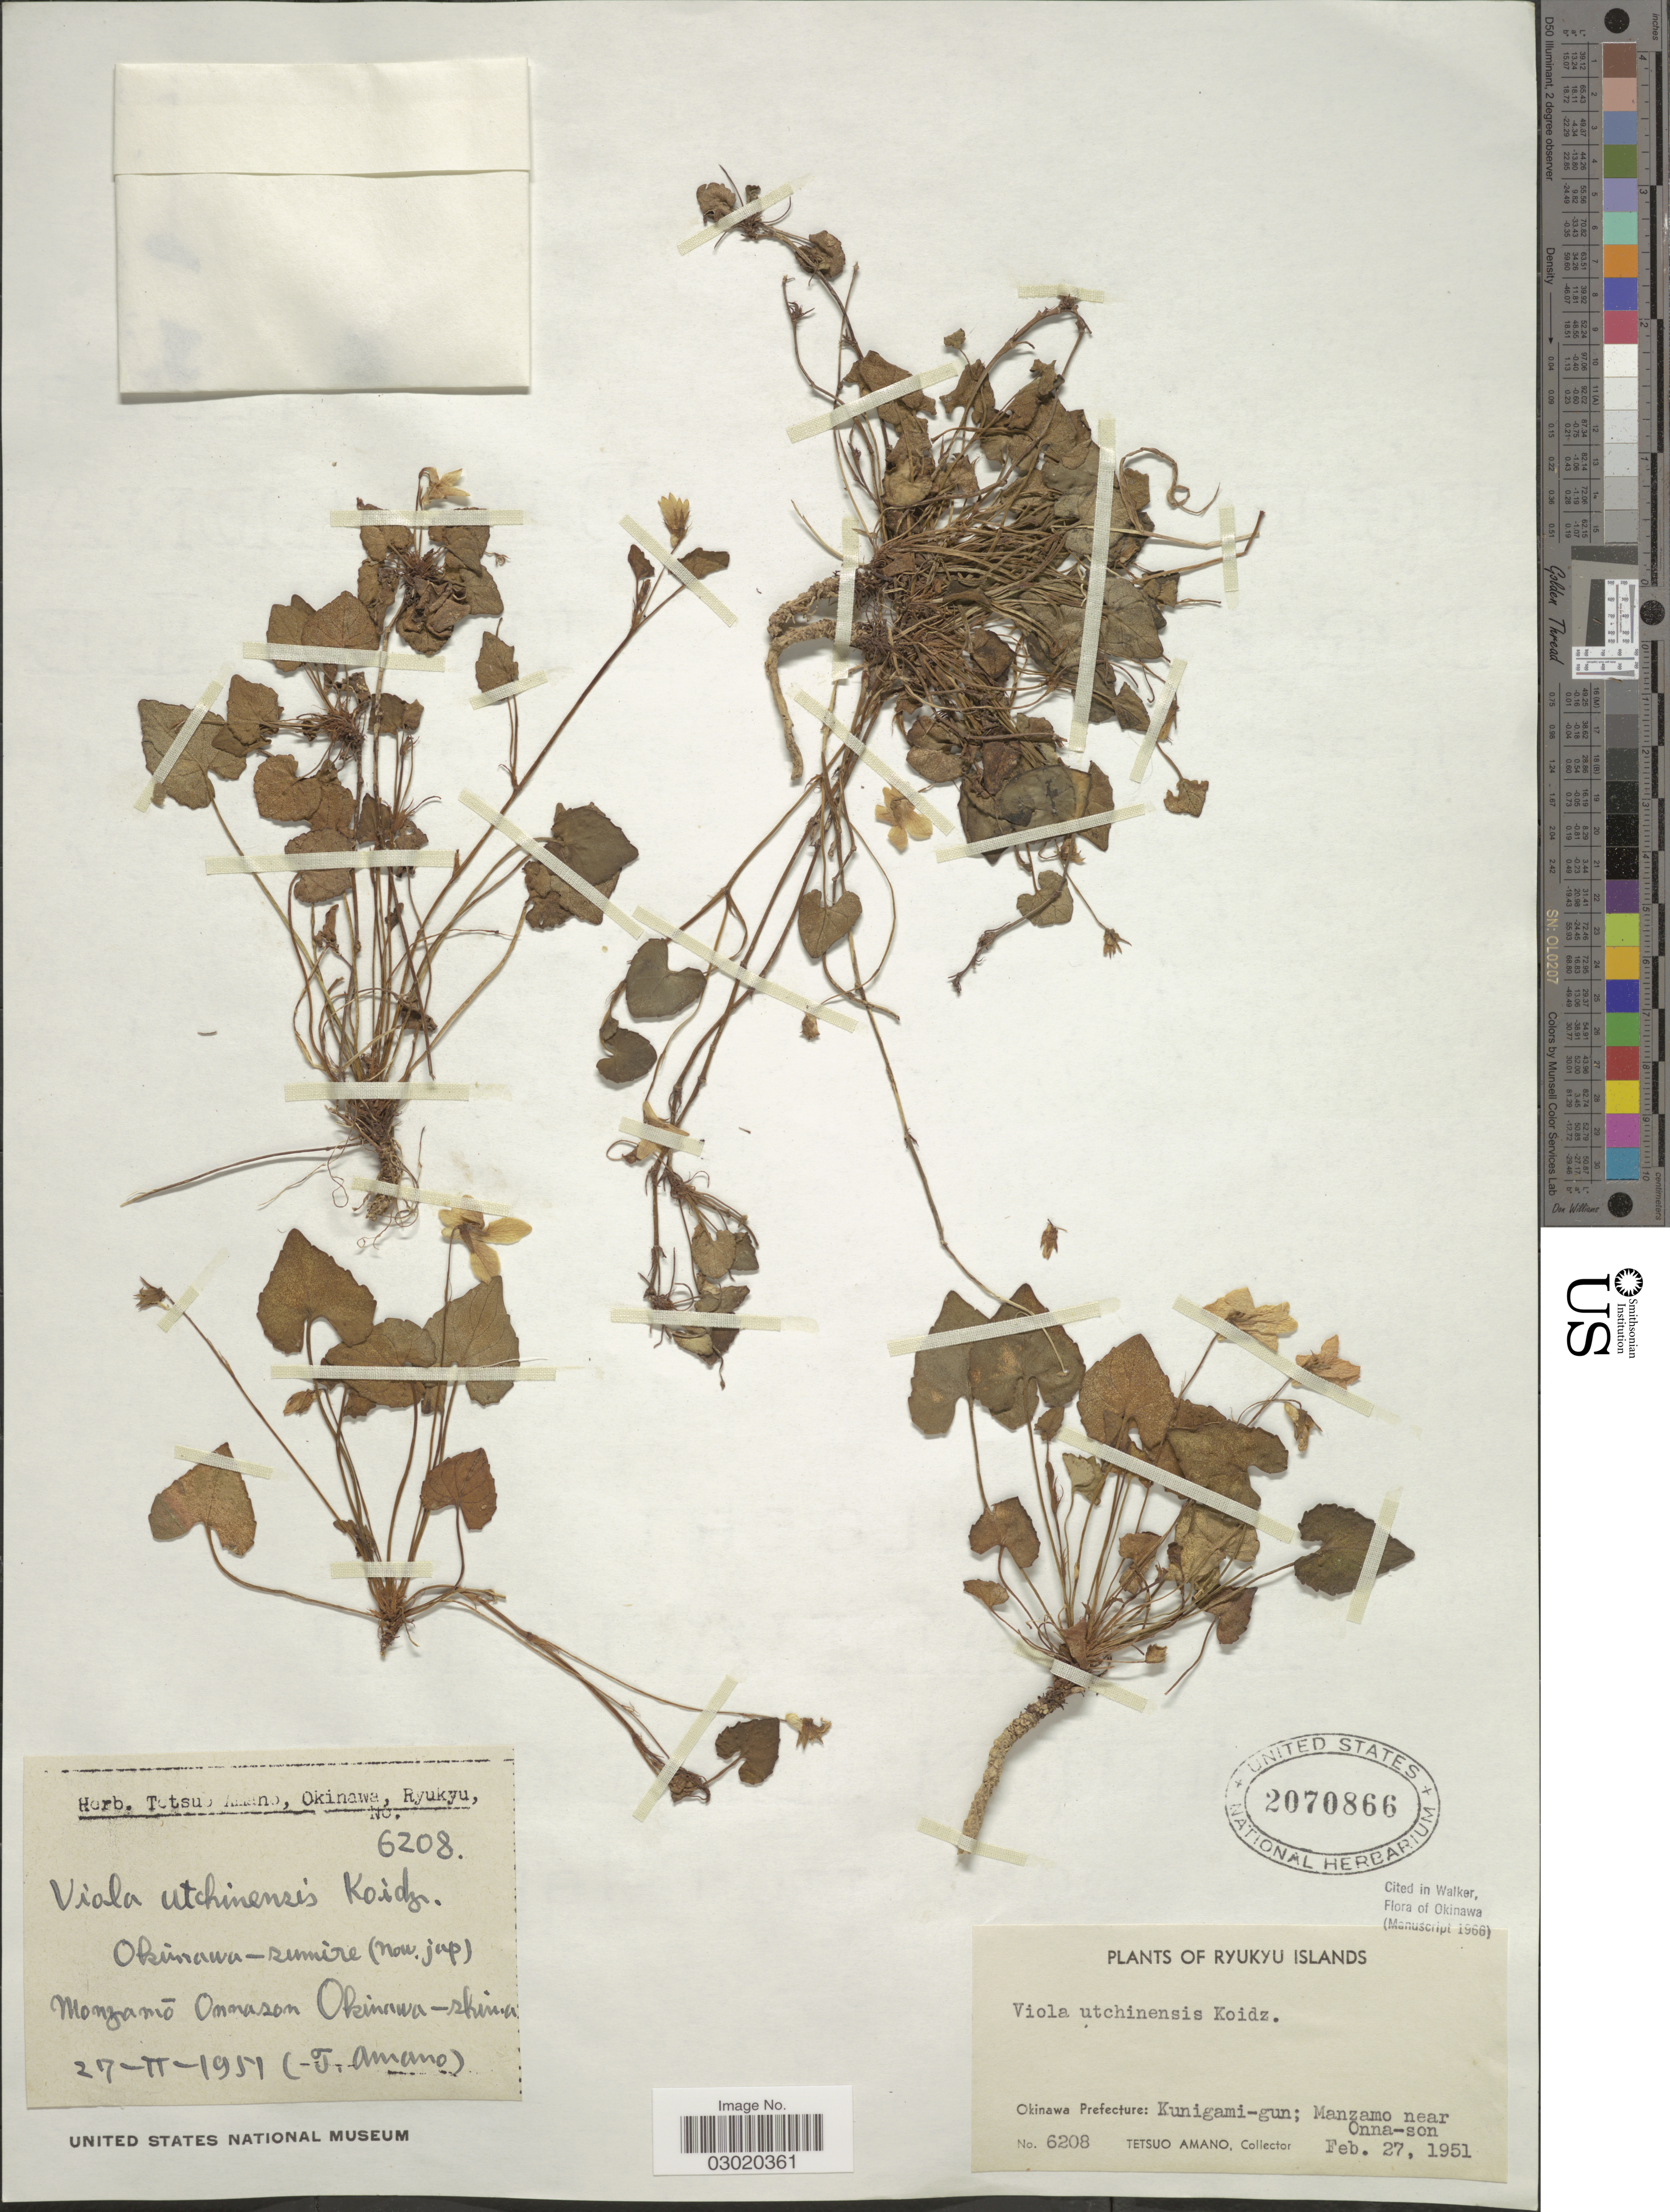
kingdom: Plantae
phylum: Tracheophyta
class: Magnoliopsida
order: Malpighiales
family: Violaceae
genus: Viola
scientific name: Viola utchinensis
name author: Koidz.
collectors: T. Amano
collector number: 6208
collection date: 1951-02-27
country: Japan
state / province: Okinawa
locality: Ryukyu Islands. Okinawa Prefecture: Kunigami-gun; Manzamo near Onna-son.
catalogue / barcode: US 2070866